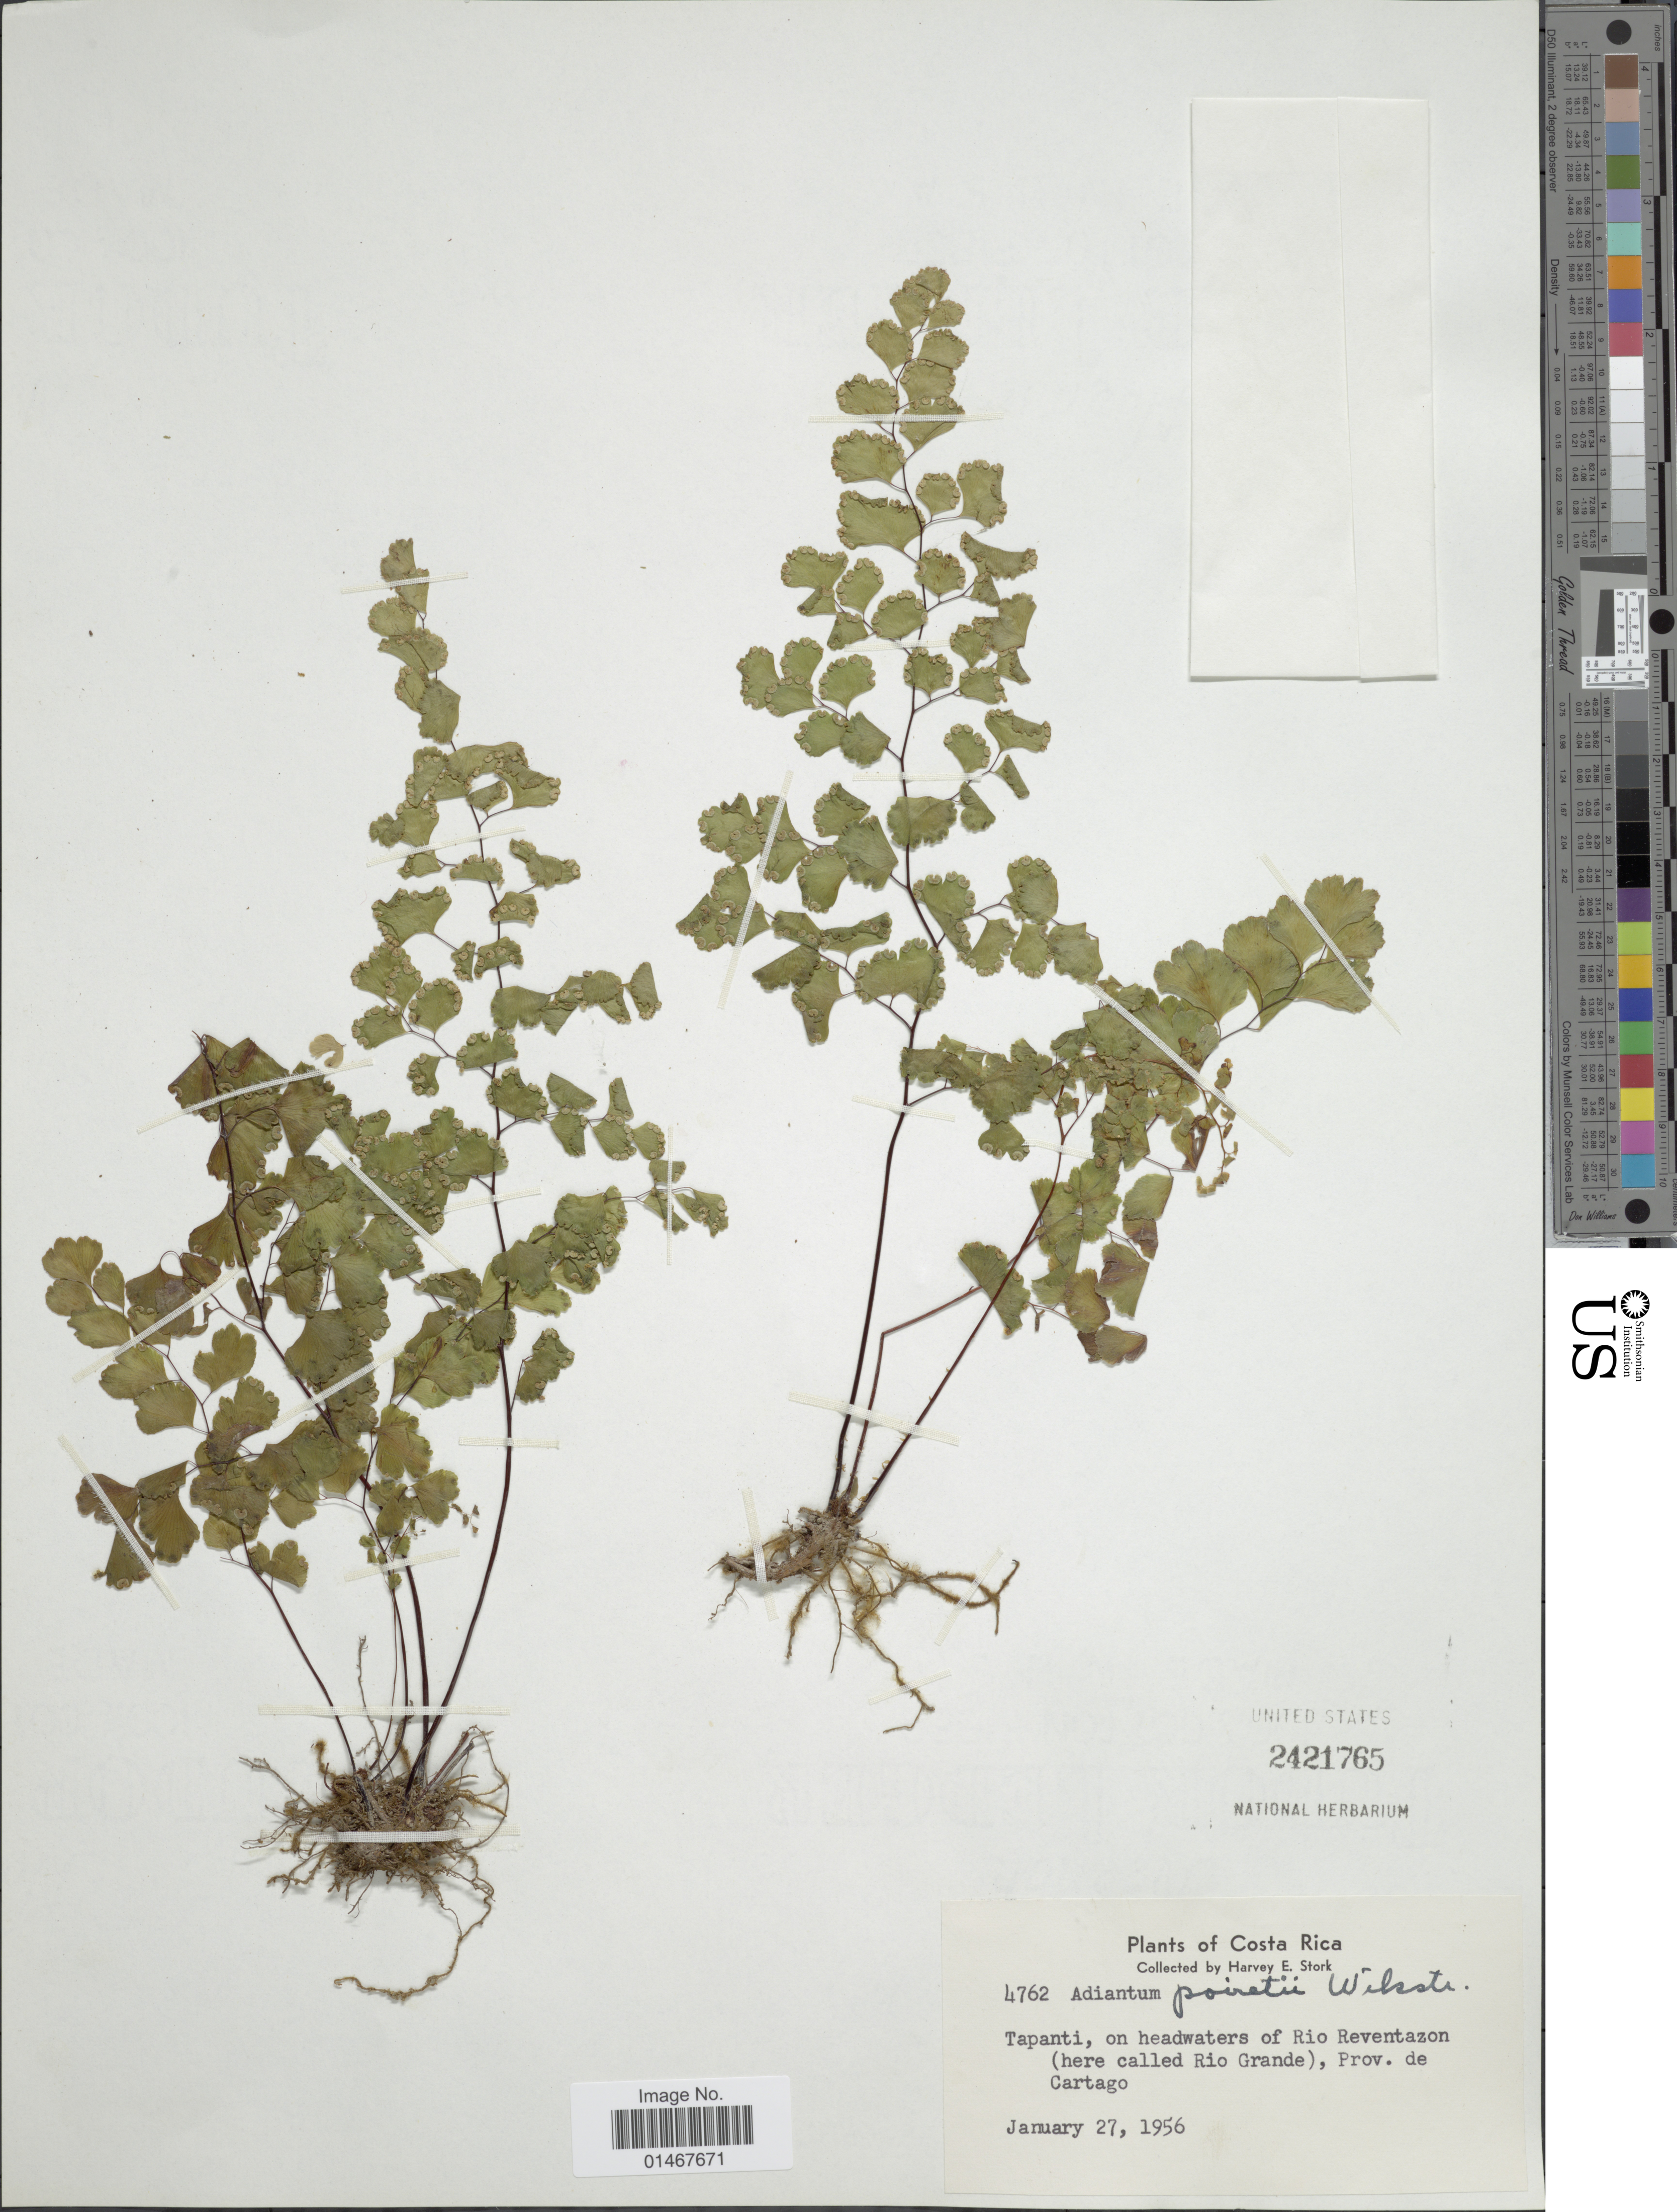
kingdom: Plantae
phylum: Tracheophyta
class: Polypodiopsida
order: Polypodiales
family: Pteridaceae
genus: Adiantum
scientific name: Adiantum poiretii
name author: Wikstr.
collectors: H. E. Stork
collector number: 4762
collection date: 1956-01-27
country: Costa Rica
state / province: Cartago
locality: Tapanti, on headwaters of Rio Reventazon (here called Rio Grande)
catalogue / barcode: US 2421765